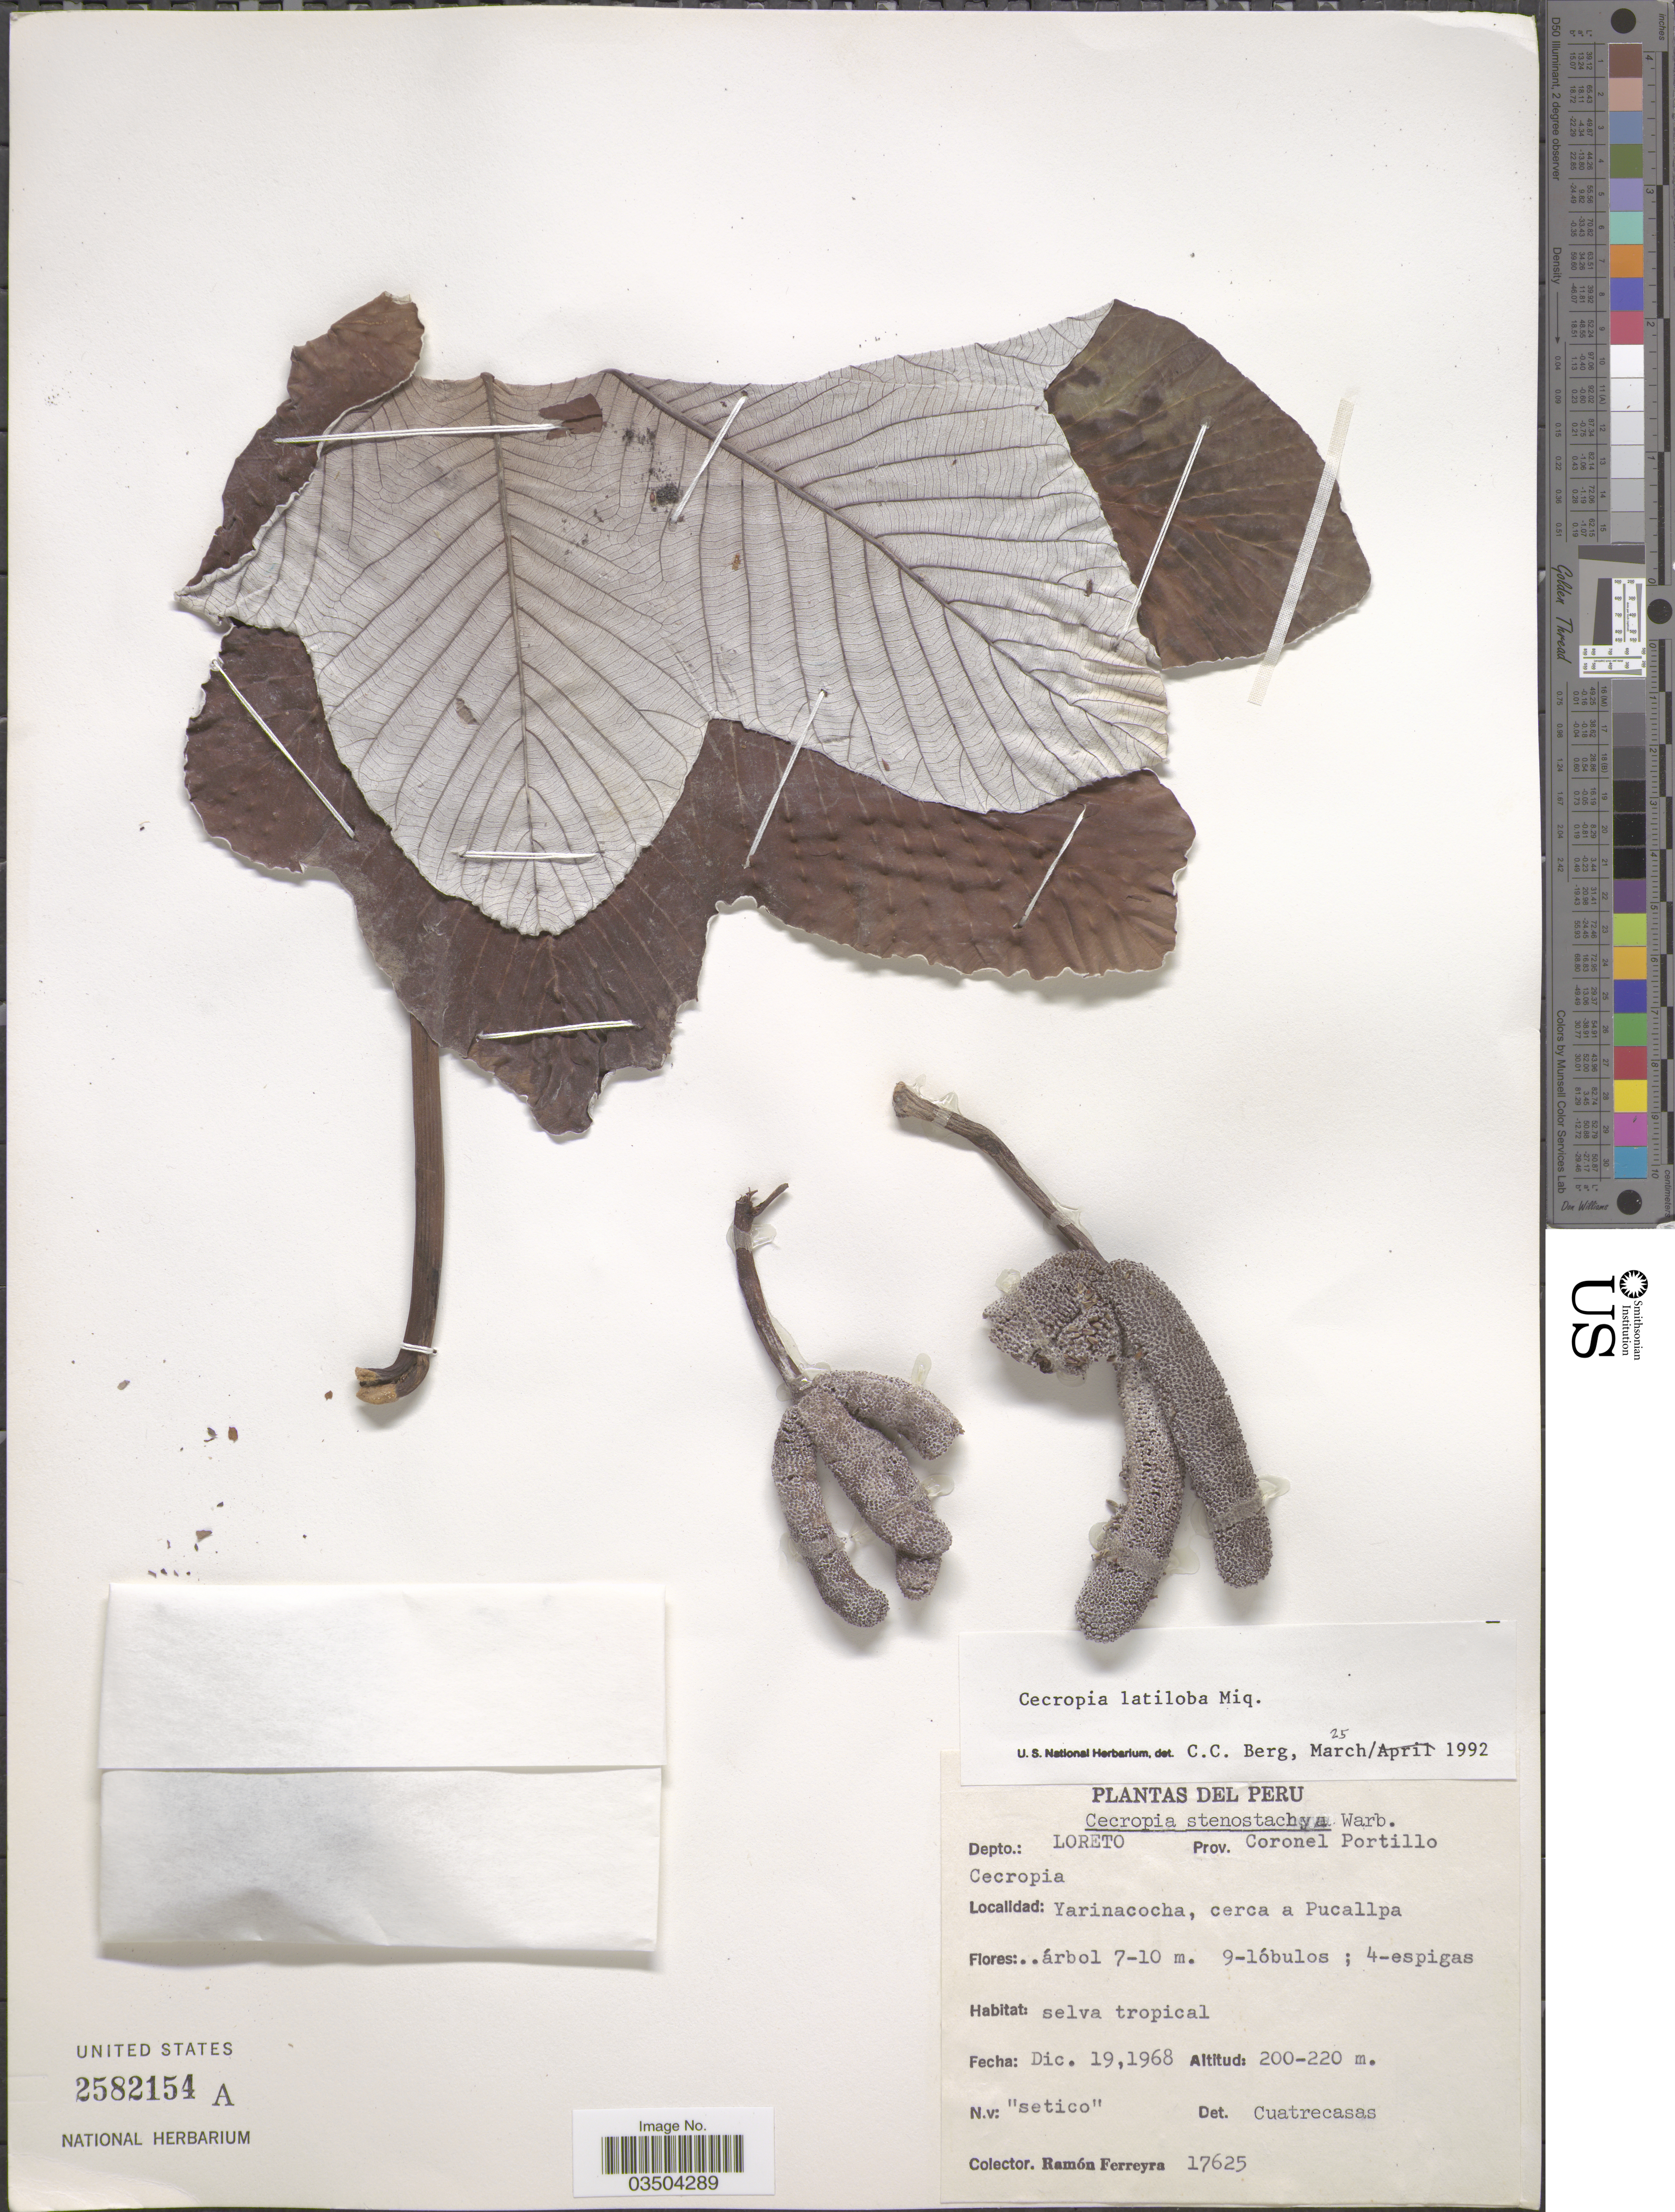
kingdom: Plantae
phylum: Tracheophyta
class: Magnoliopsida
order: Rosales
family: Urticaceae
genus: Cecropia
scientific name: Cecropia latiloba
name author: Miq.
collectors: R. A. Ferreyra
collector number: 17625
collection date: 1968-12-19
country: Peru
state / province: Loreto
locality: Depto.: Loreto. Prov.: Coronel Portillo. Yarinacocha, cerca a Pucallpa.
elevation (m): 200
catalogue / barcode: US 2582154A